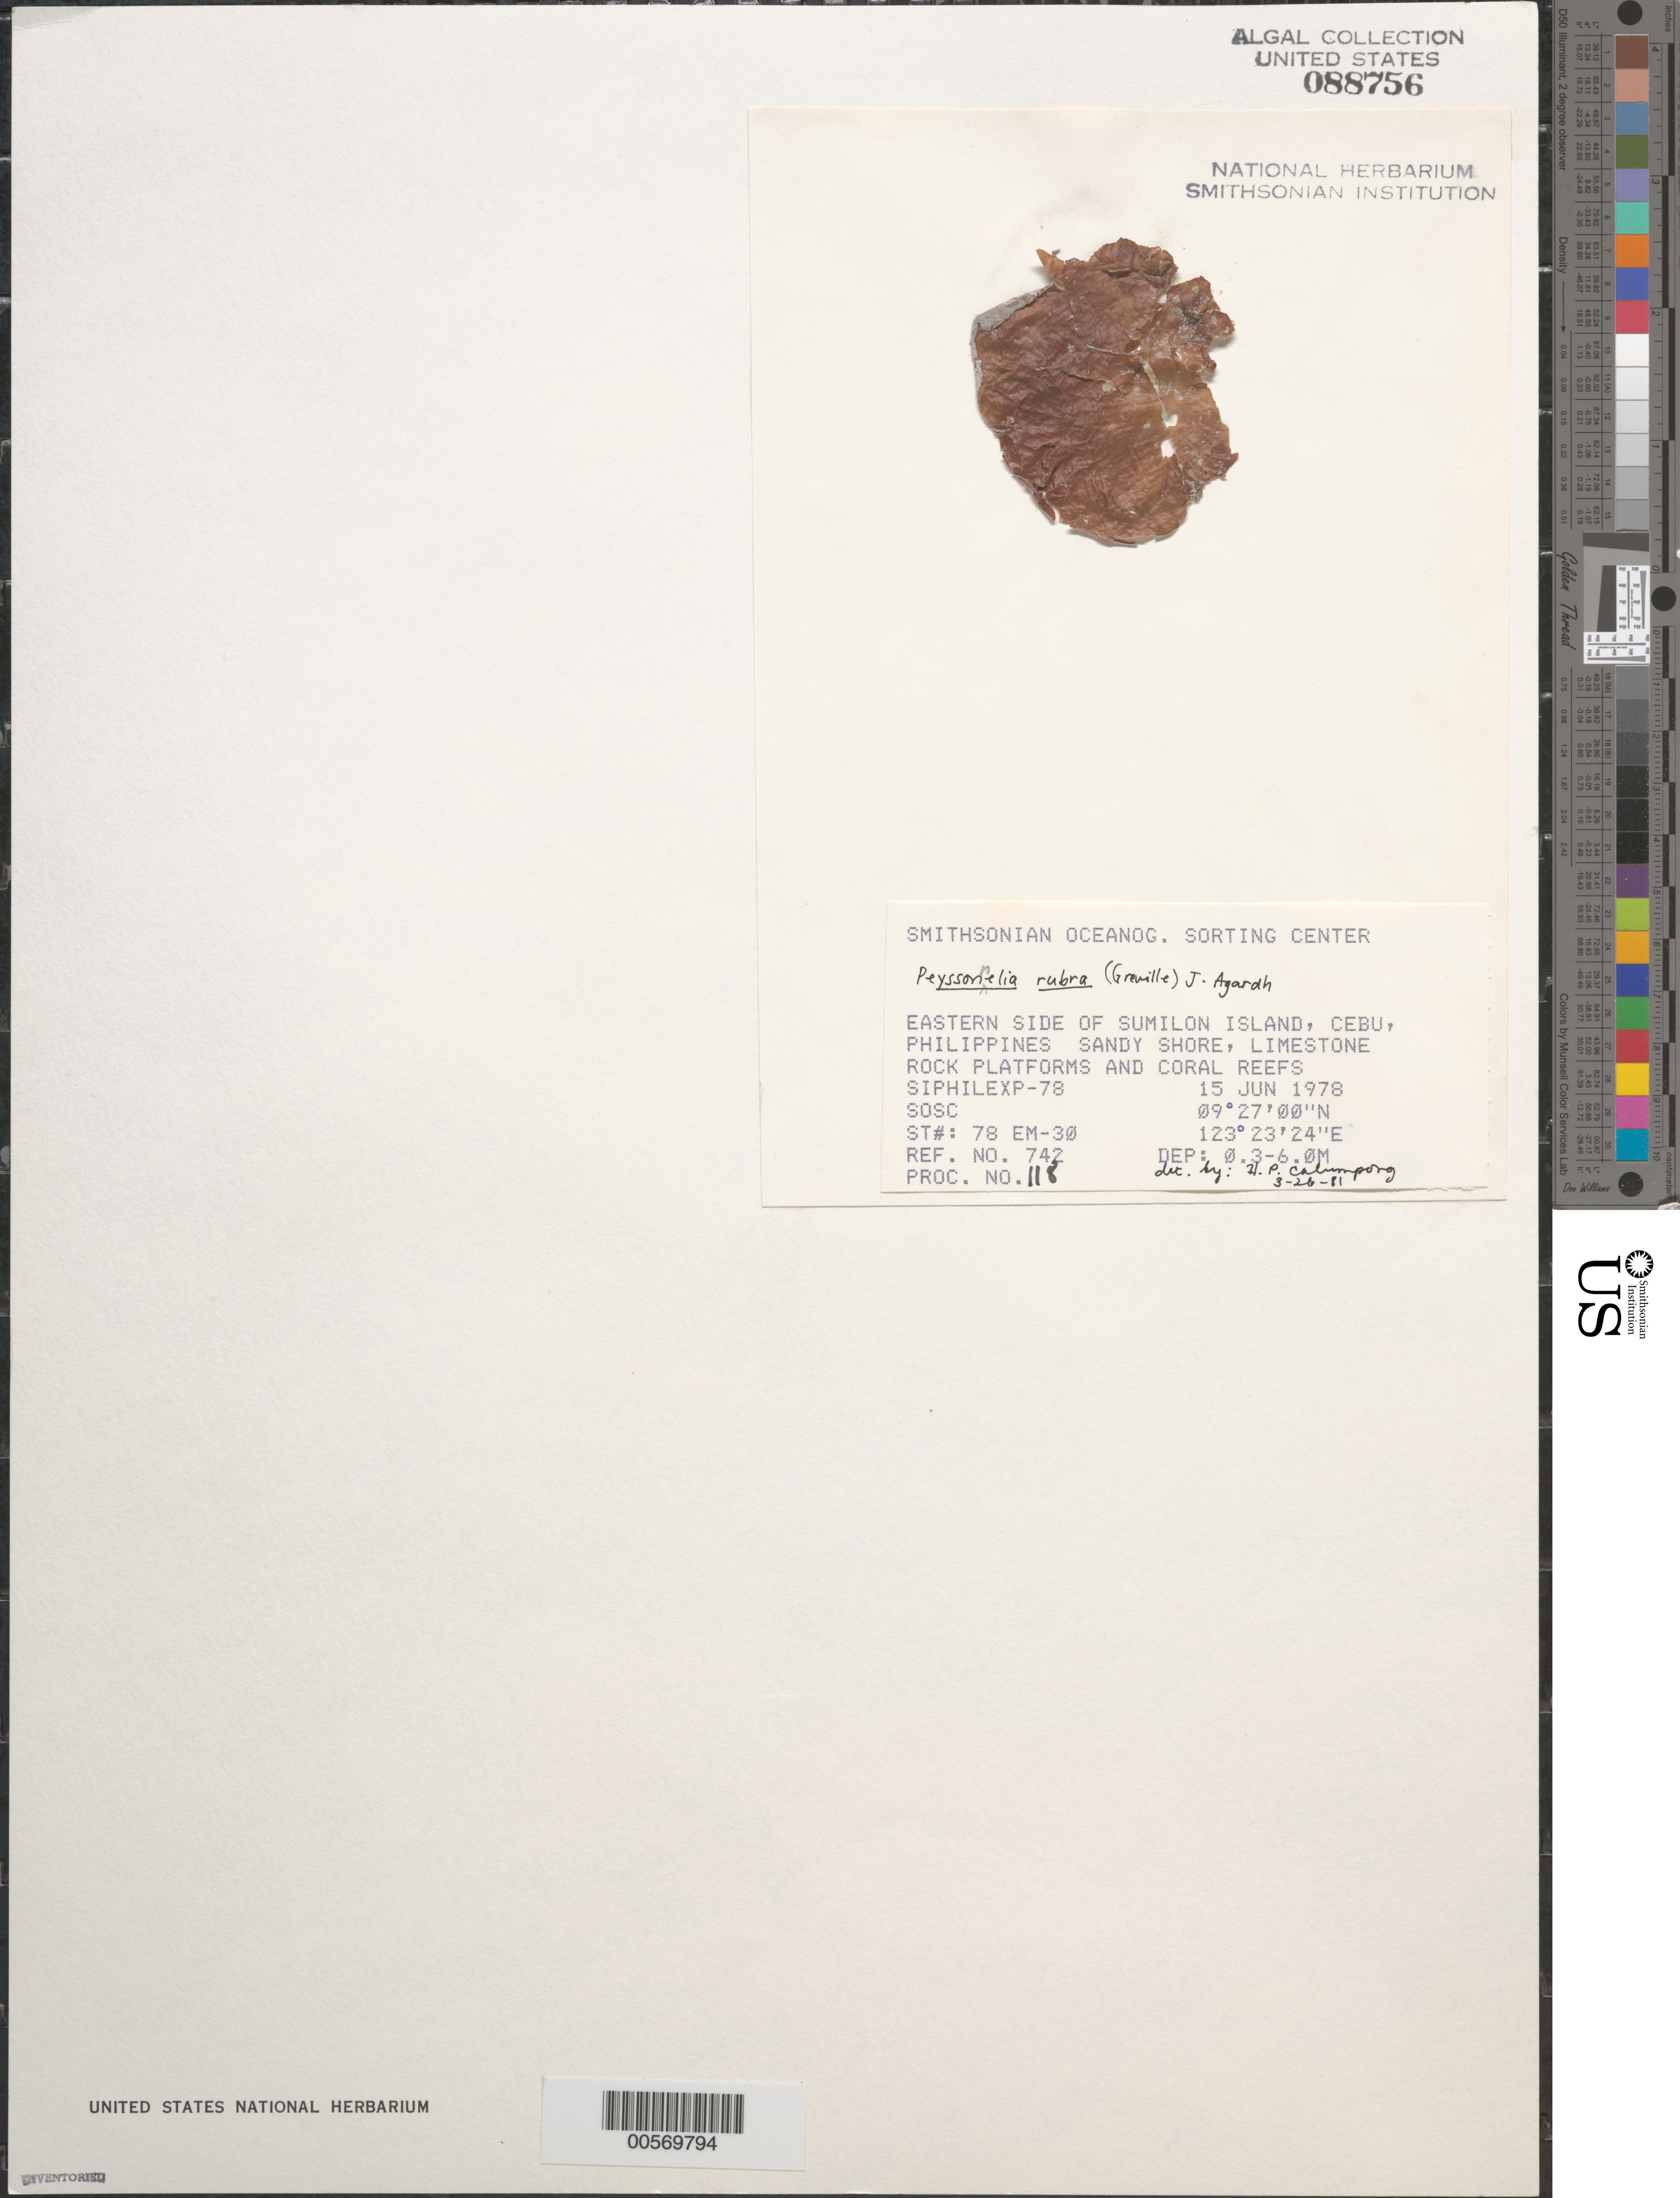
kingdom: Plantae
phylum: Rhodophyta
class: Florideophyceae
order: Peyssonneliales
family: Peyssonneliaceae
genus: Peyssonnelia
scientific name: Peyssonnelia rubra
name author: (Grev.) J. Agardh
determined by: Calumpong, H. P.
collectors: SOSC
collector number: Station 78 Em-30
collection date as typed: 15 Jun 1978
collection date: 1978-06-15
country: Philippines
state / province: Central Visayas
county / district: Cebu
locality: Sumilon island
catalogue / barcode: US 88756